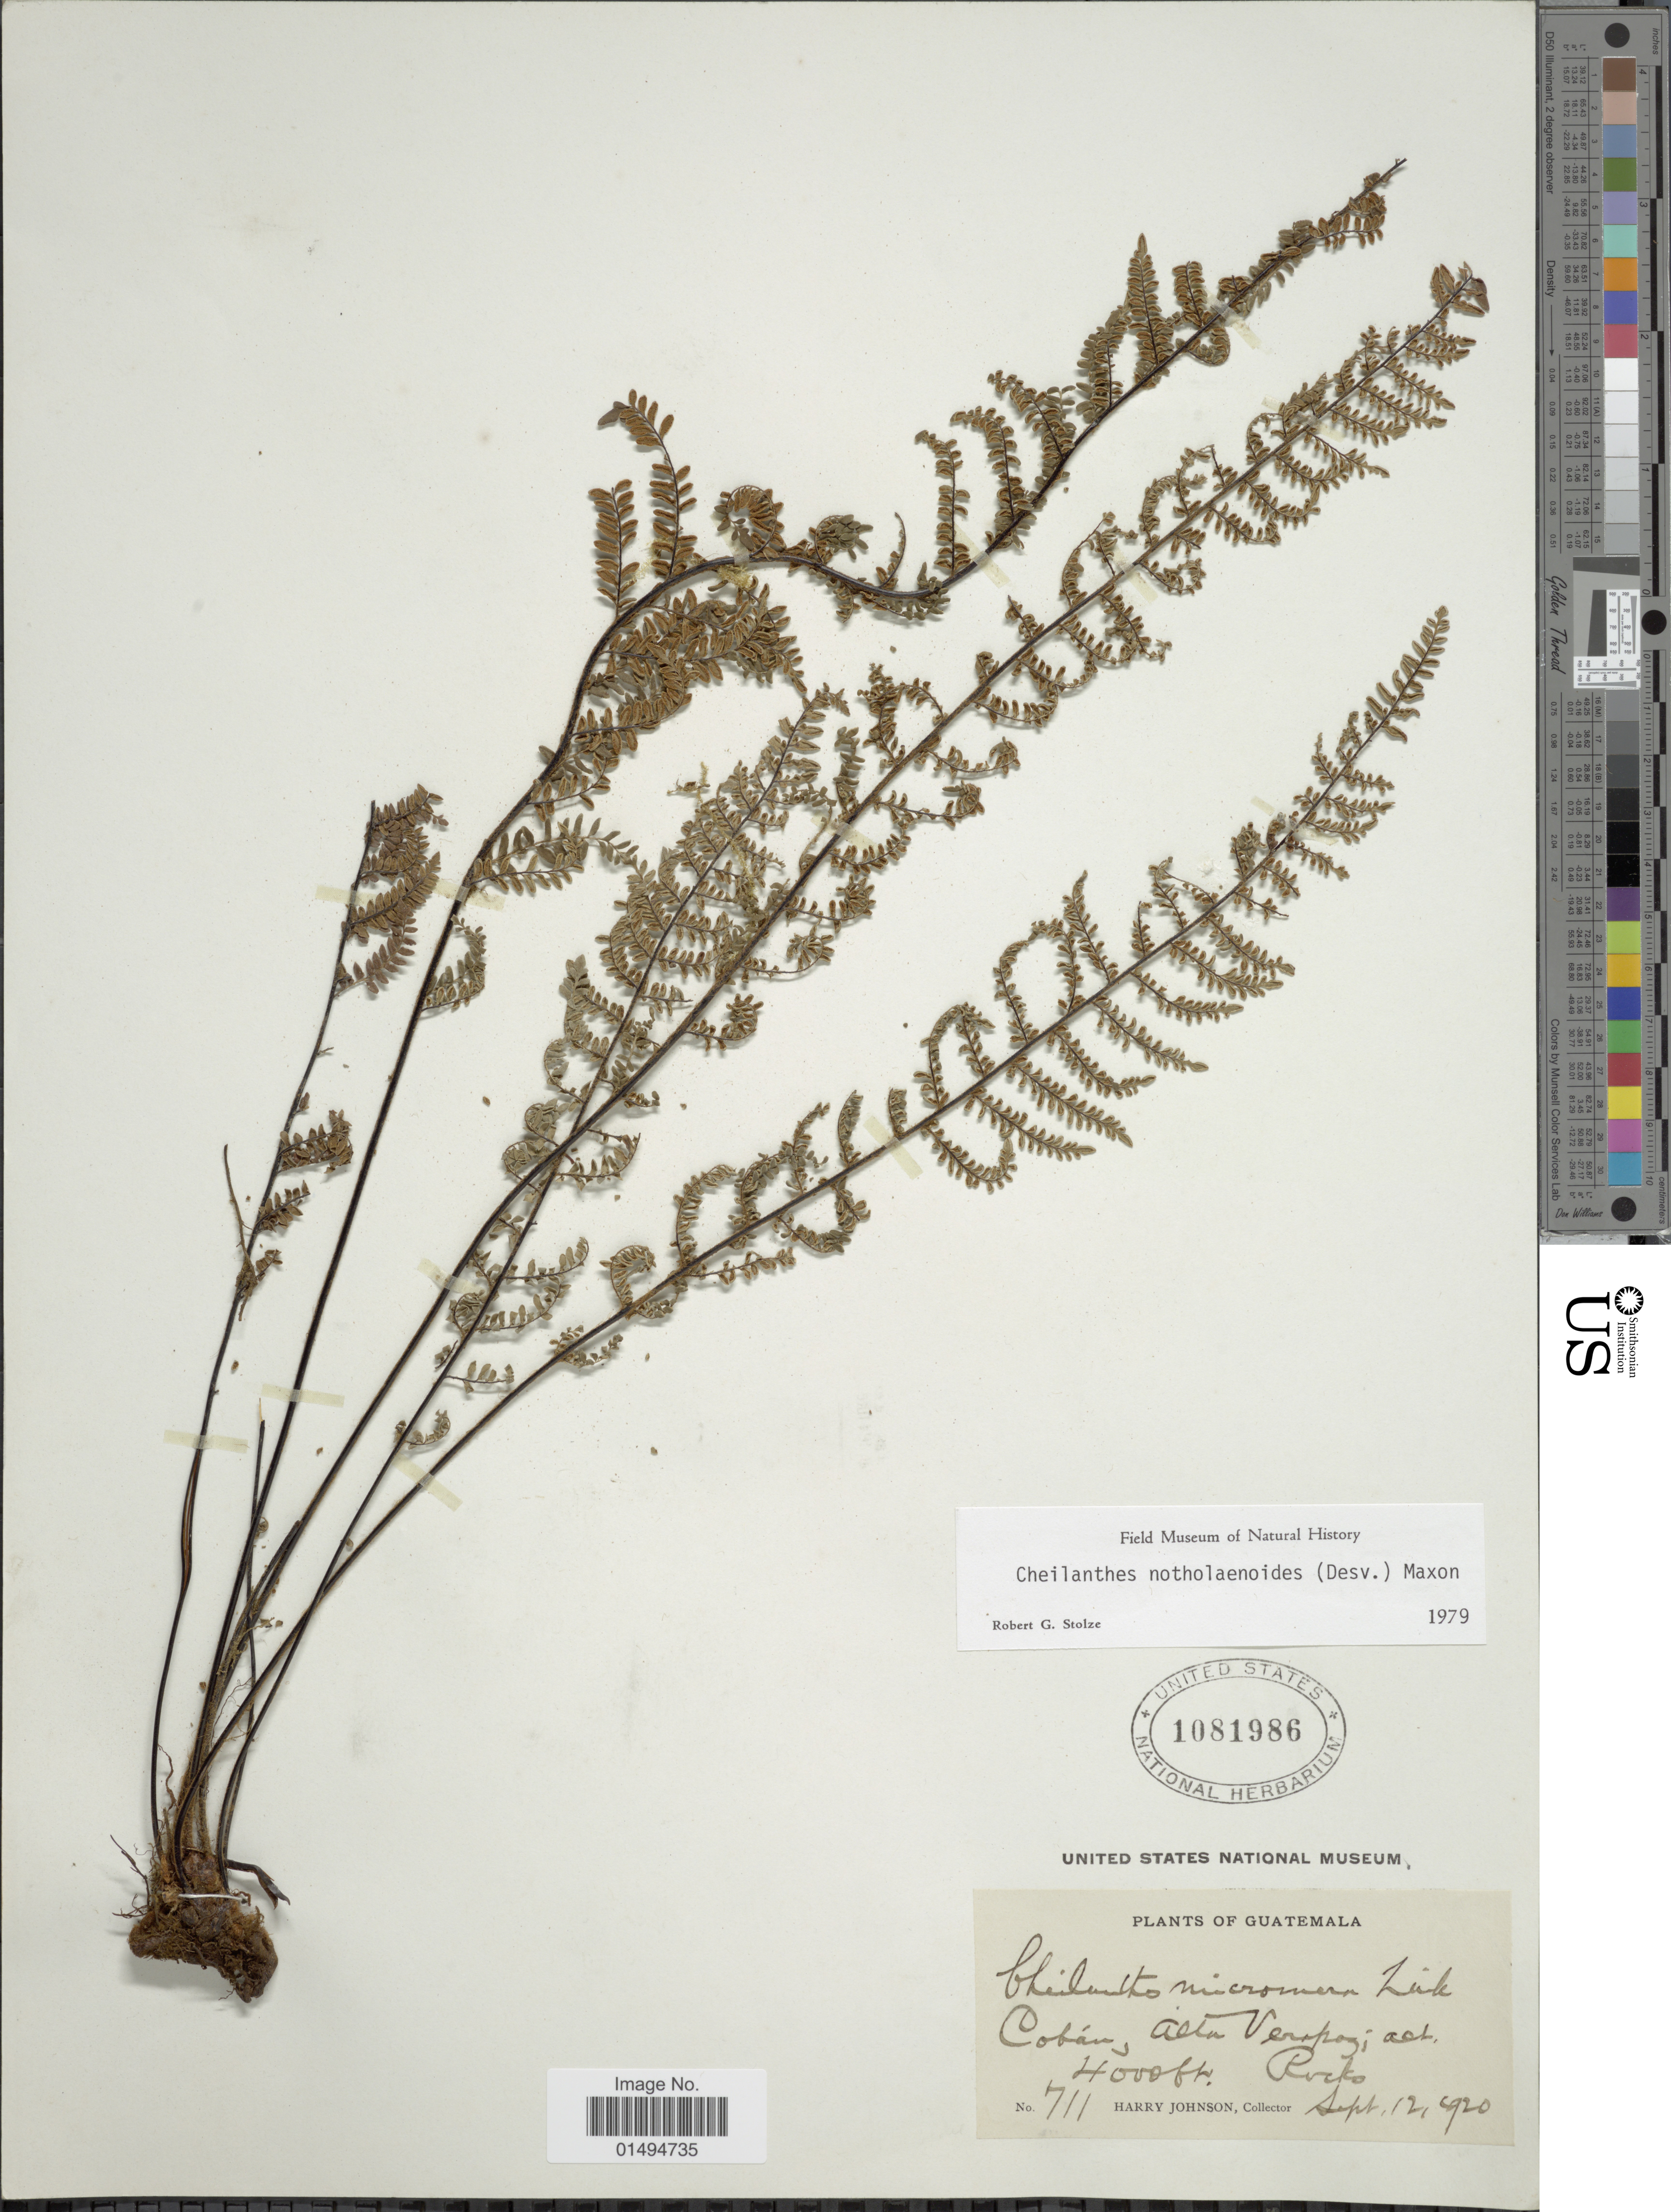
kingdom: Plantae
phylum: Tracheophyta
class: Polypodiopsida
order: Polypodiales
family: Pteridaceae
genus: Myriopteris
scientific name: Myriopteris notholaenoides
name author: (Desv.) Grusz & Windham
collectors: H. Johnson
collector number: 711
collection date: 1920-09-12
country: Guatemala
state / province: Alta Verapaz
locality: Coban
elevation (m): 1219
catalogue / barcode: US 1081986